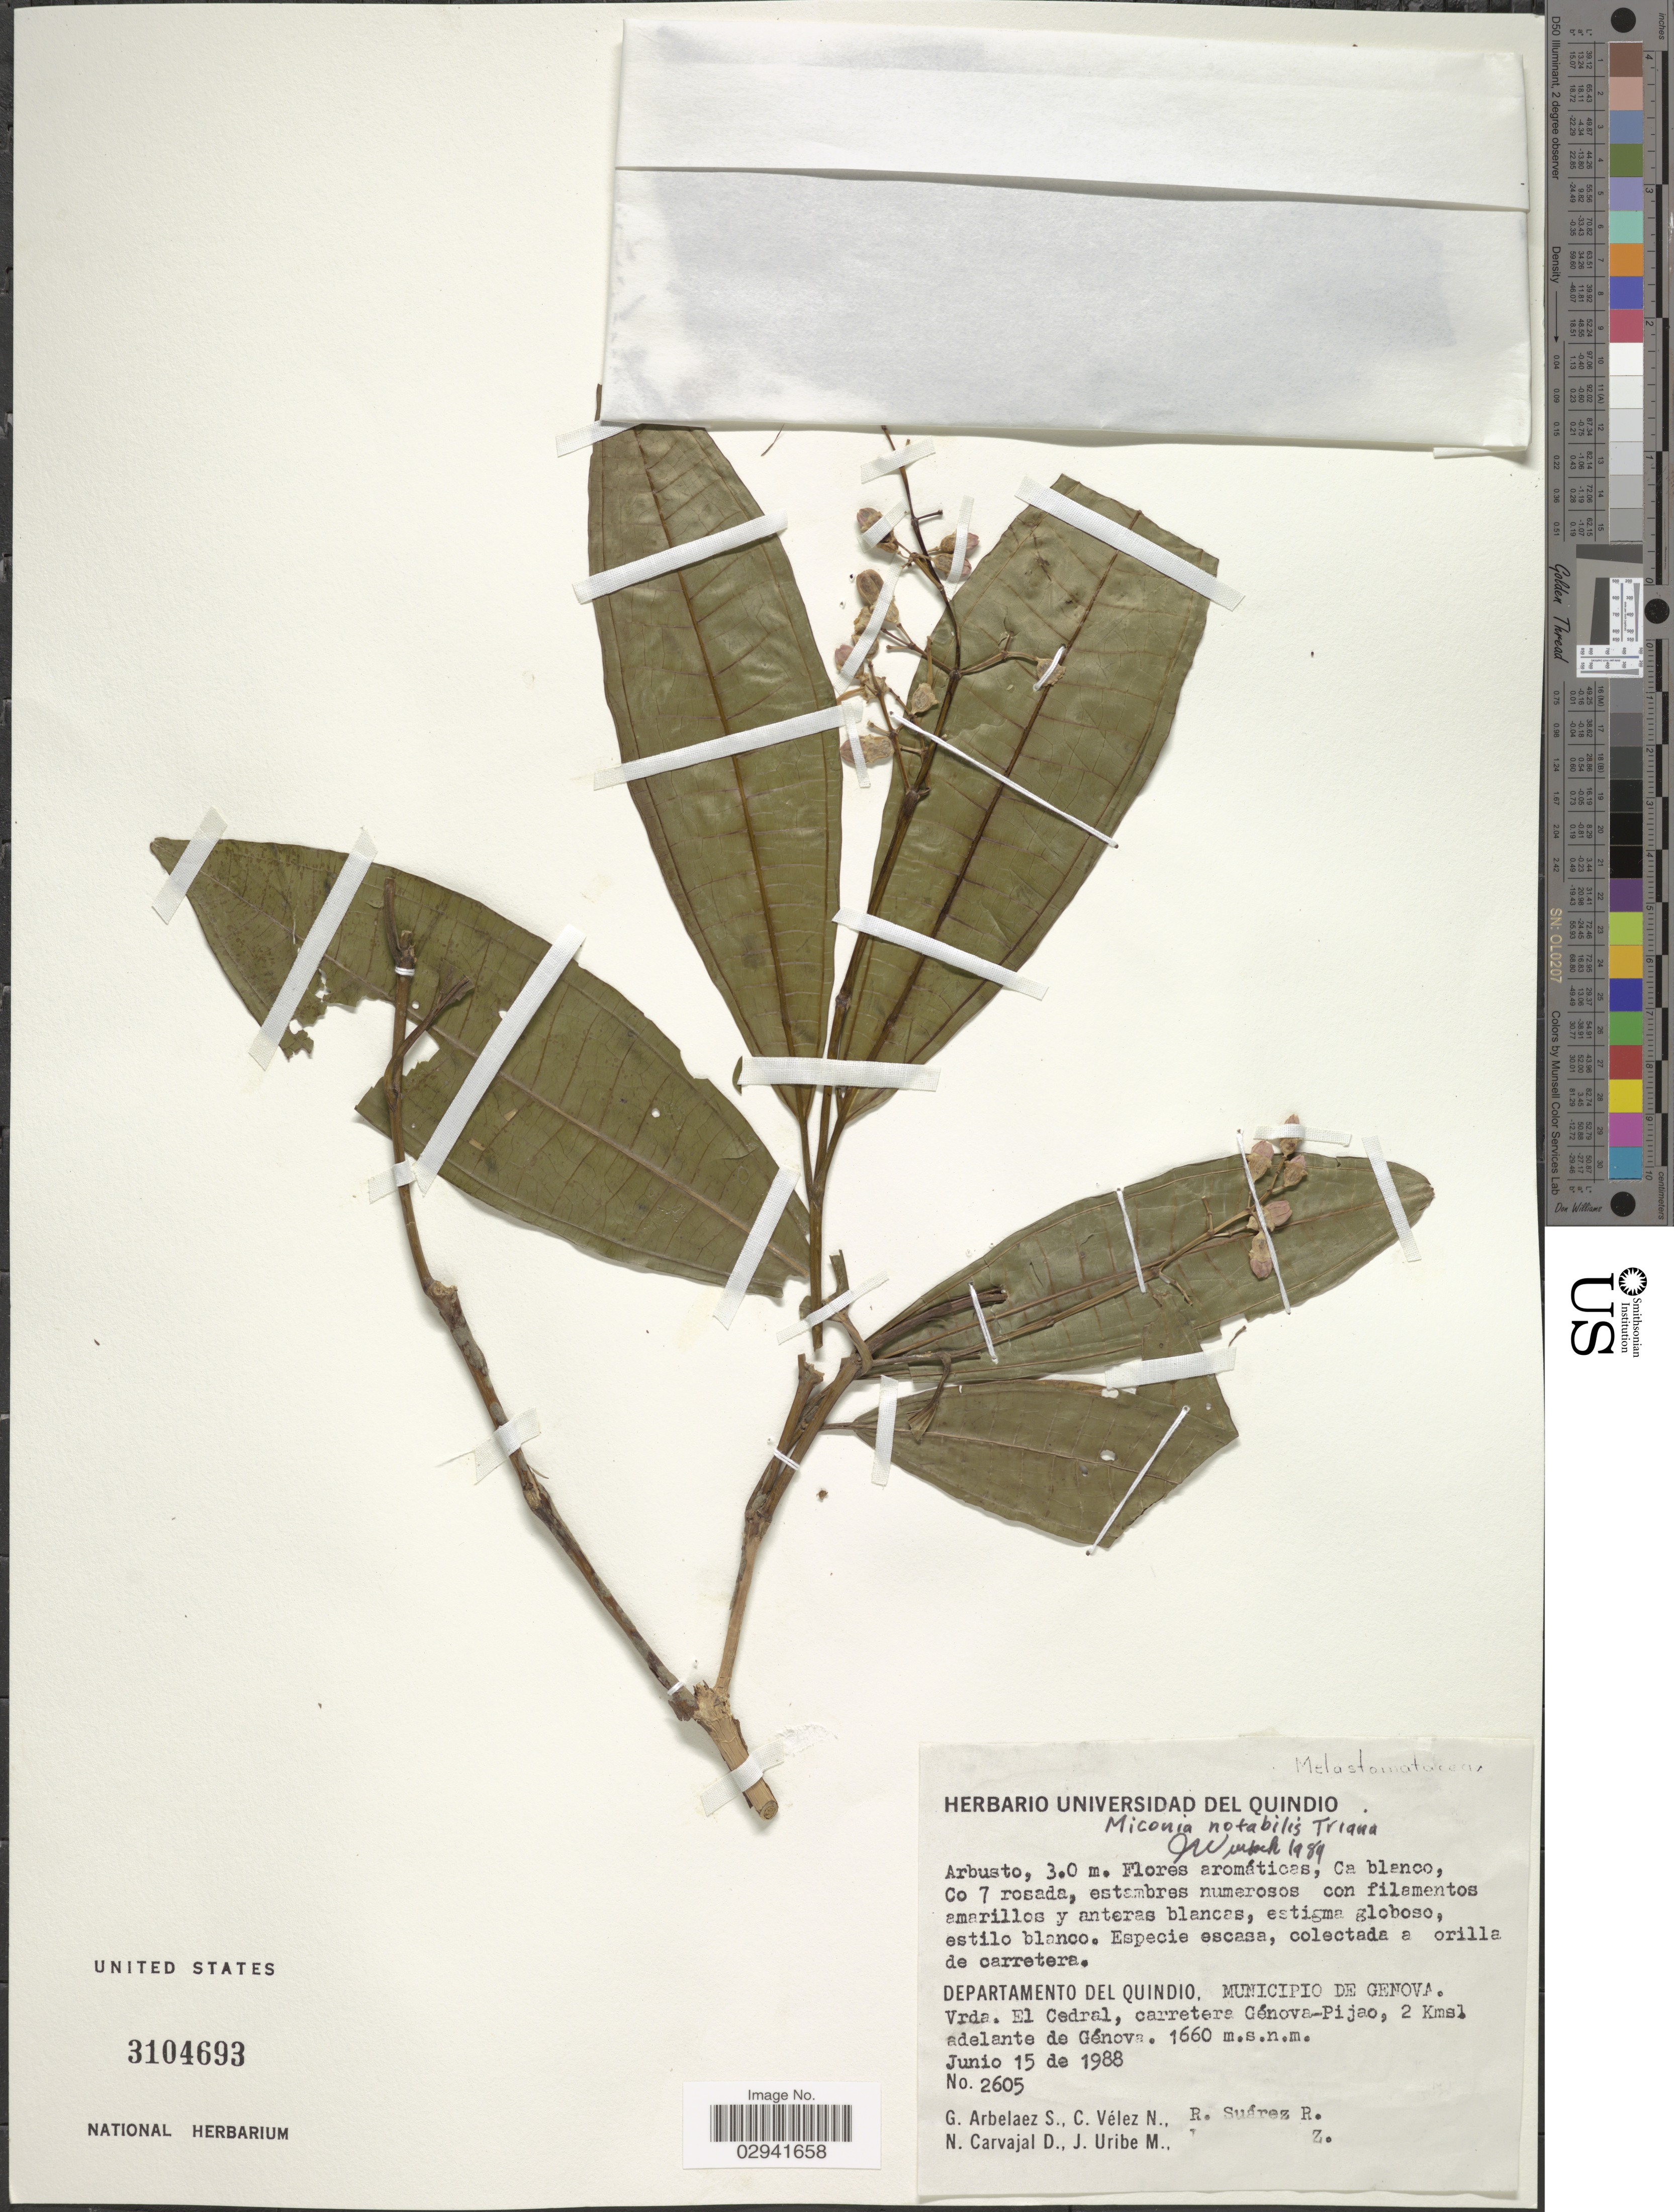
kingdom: Plantae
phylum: Tracheophyta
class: Magnoliopsida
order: Myrtales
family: Melastomataceae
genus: Miconia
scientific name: Miconia notabilis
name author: Triana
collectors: G. Arbelaez S., C. Vélez N., R. Suarez-R., N. Carvajal D. & et al.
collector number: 2605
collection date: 1988-06-15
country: Colombia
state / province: Quindío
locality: Municipio de Genova. Vrda. El Cedral, carretera Génova-Pijao, 2 Kms. adelante de Génova.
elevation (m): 1660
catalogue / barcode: US 3104693